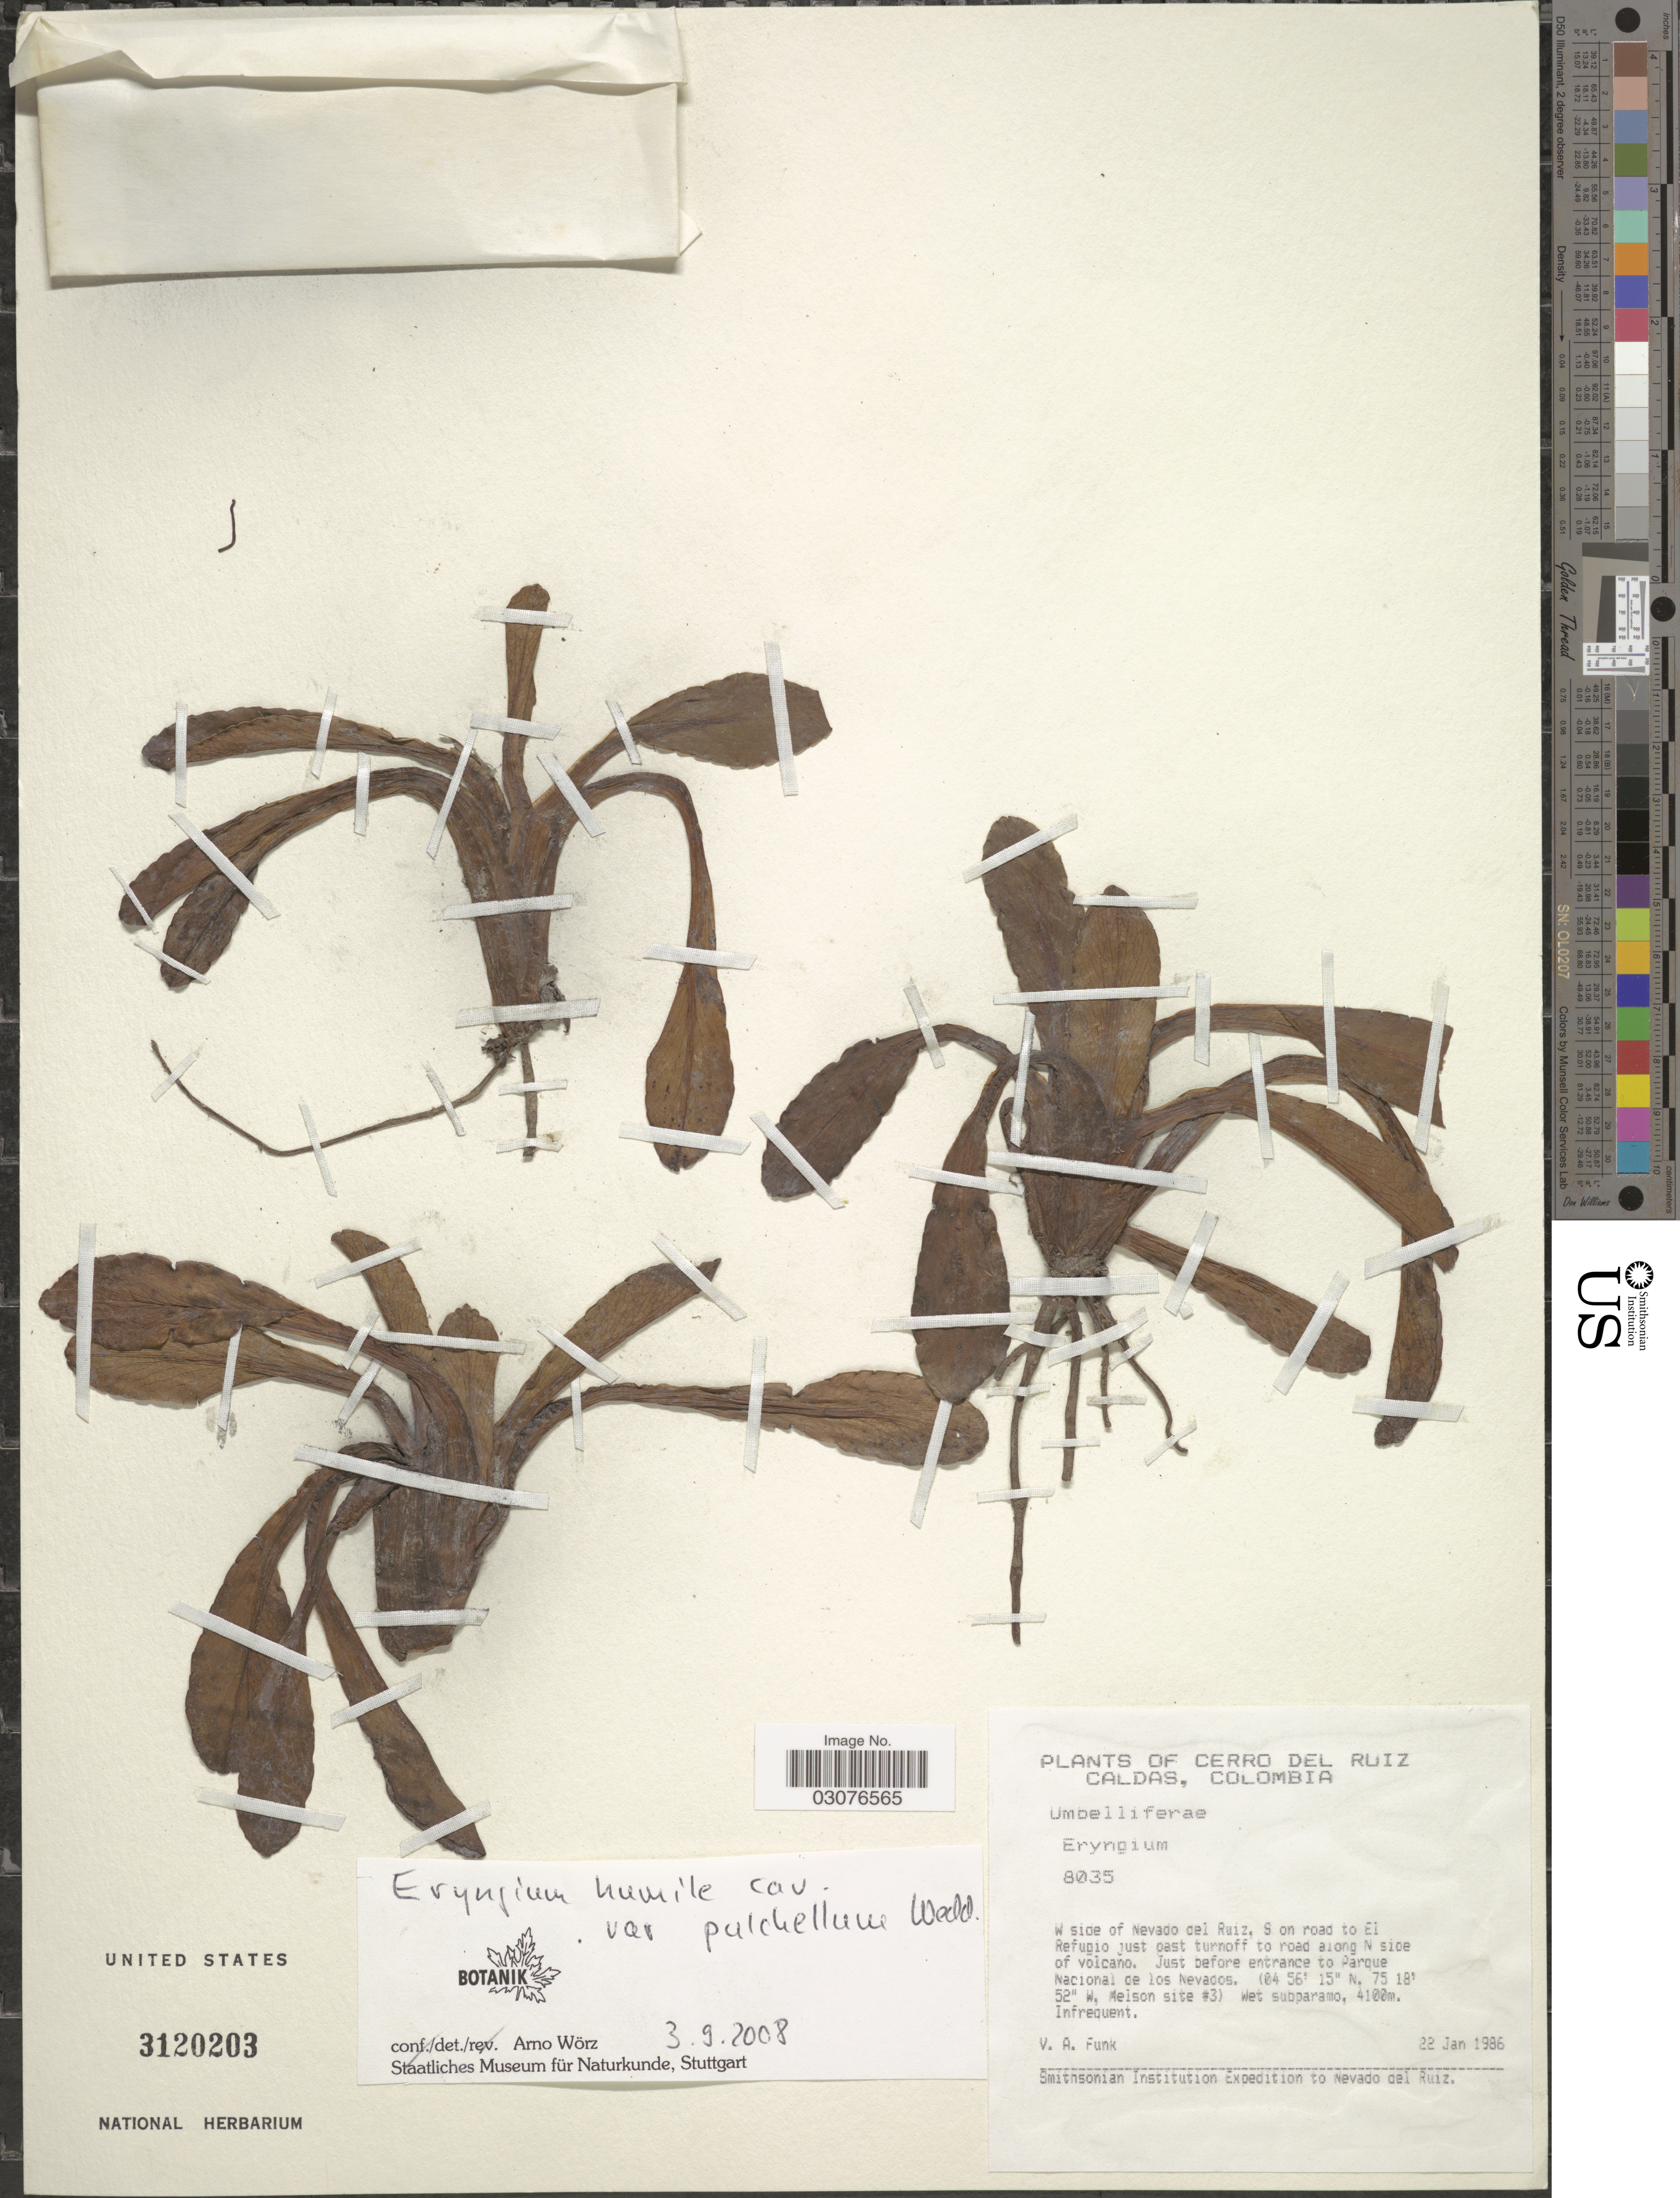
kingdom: Plantae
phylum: Tracheophyta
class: Magnoliopsida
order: Apiales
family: Apiaceae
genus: Eryngium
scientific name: Eryngium bourgatii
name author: Gouan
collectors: V. Funk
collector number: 8035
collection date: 1986-01-22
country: Colombia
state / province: Caldas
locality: Cerro del Ruiz. W side of Nevado del Ruiz, S on road to El Refugio just past turnoff to road along N side of volcano. Just before entrance to Parque Nacional de los Nevados. (Melson site #3).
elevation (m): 4100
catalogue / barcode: US 3120203